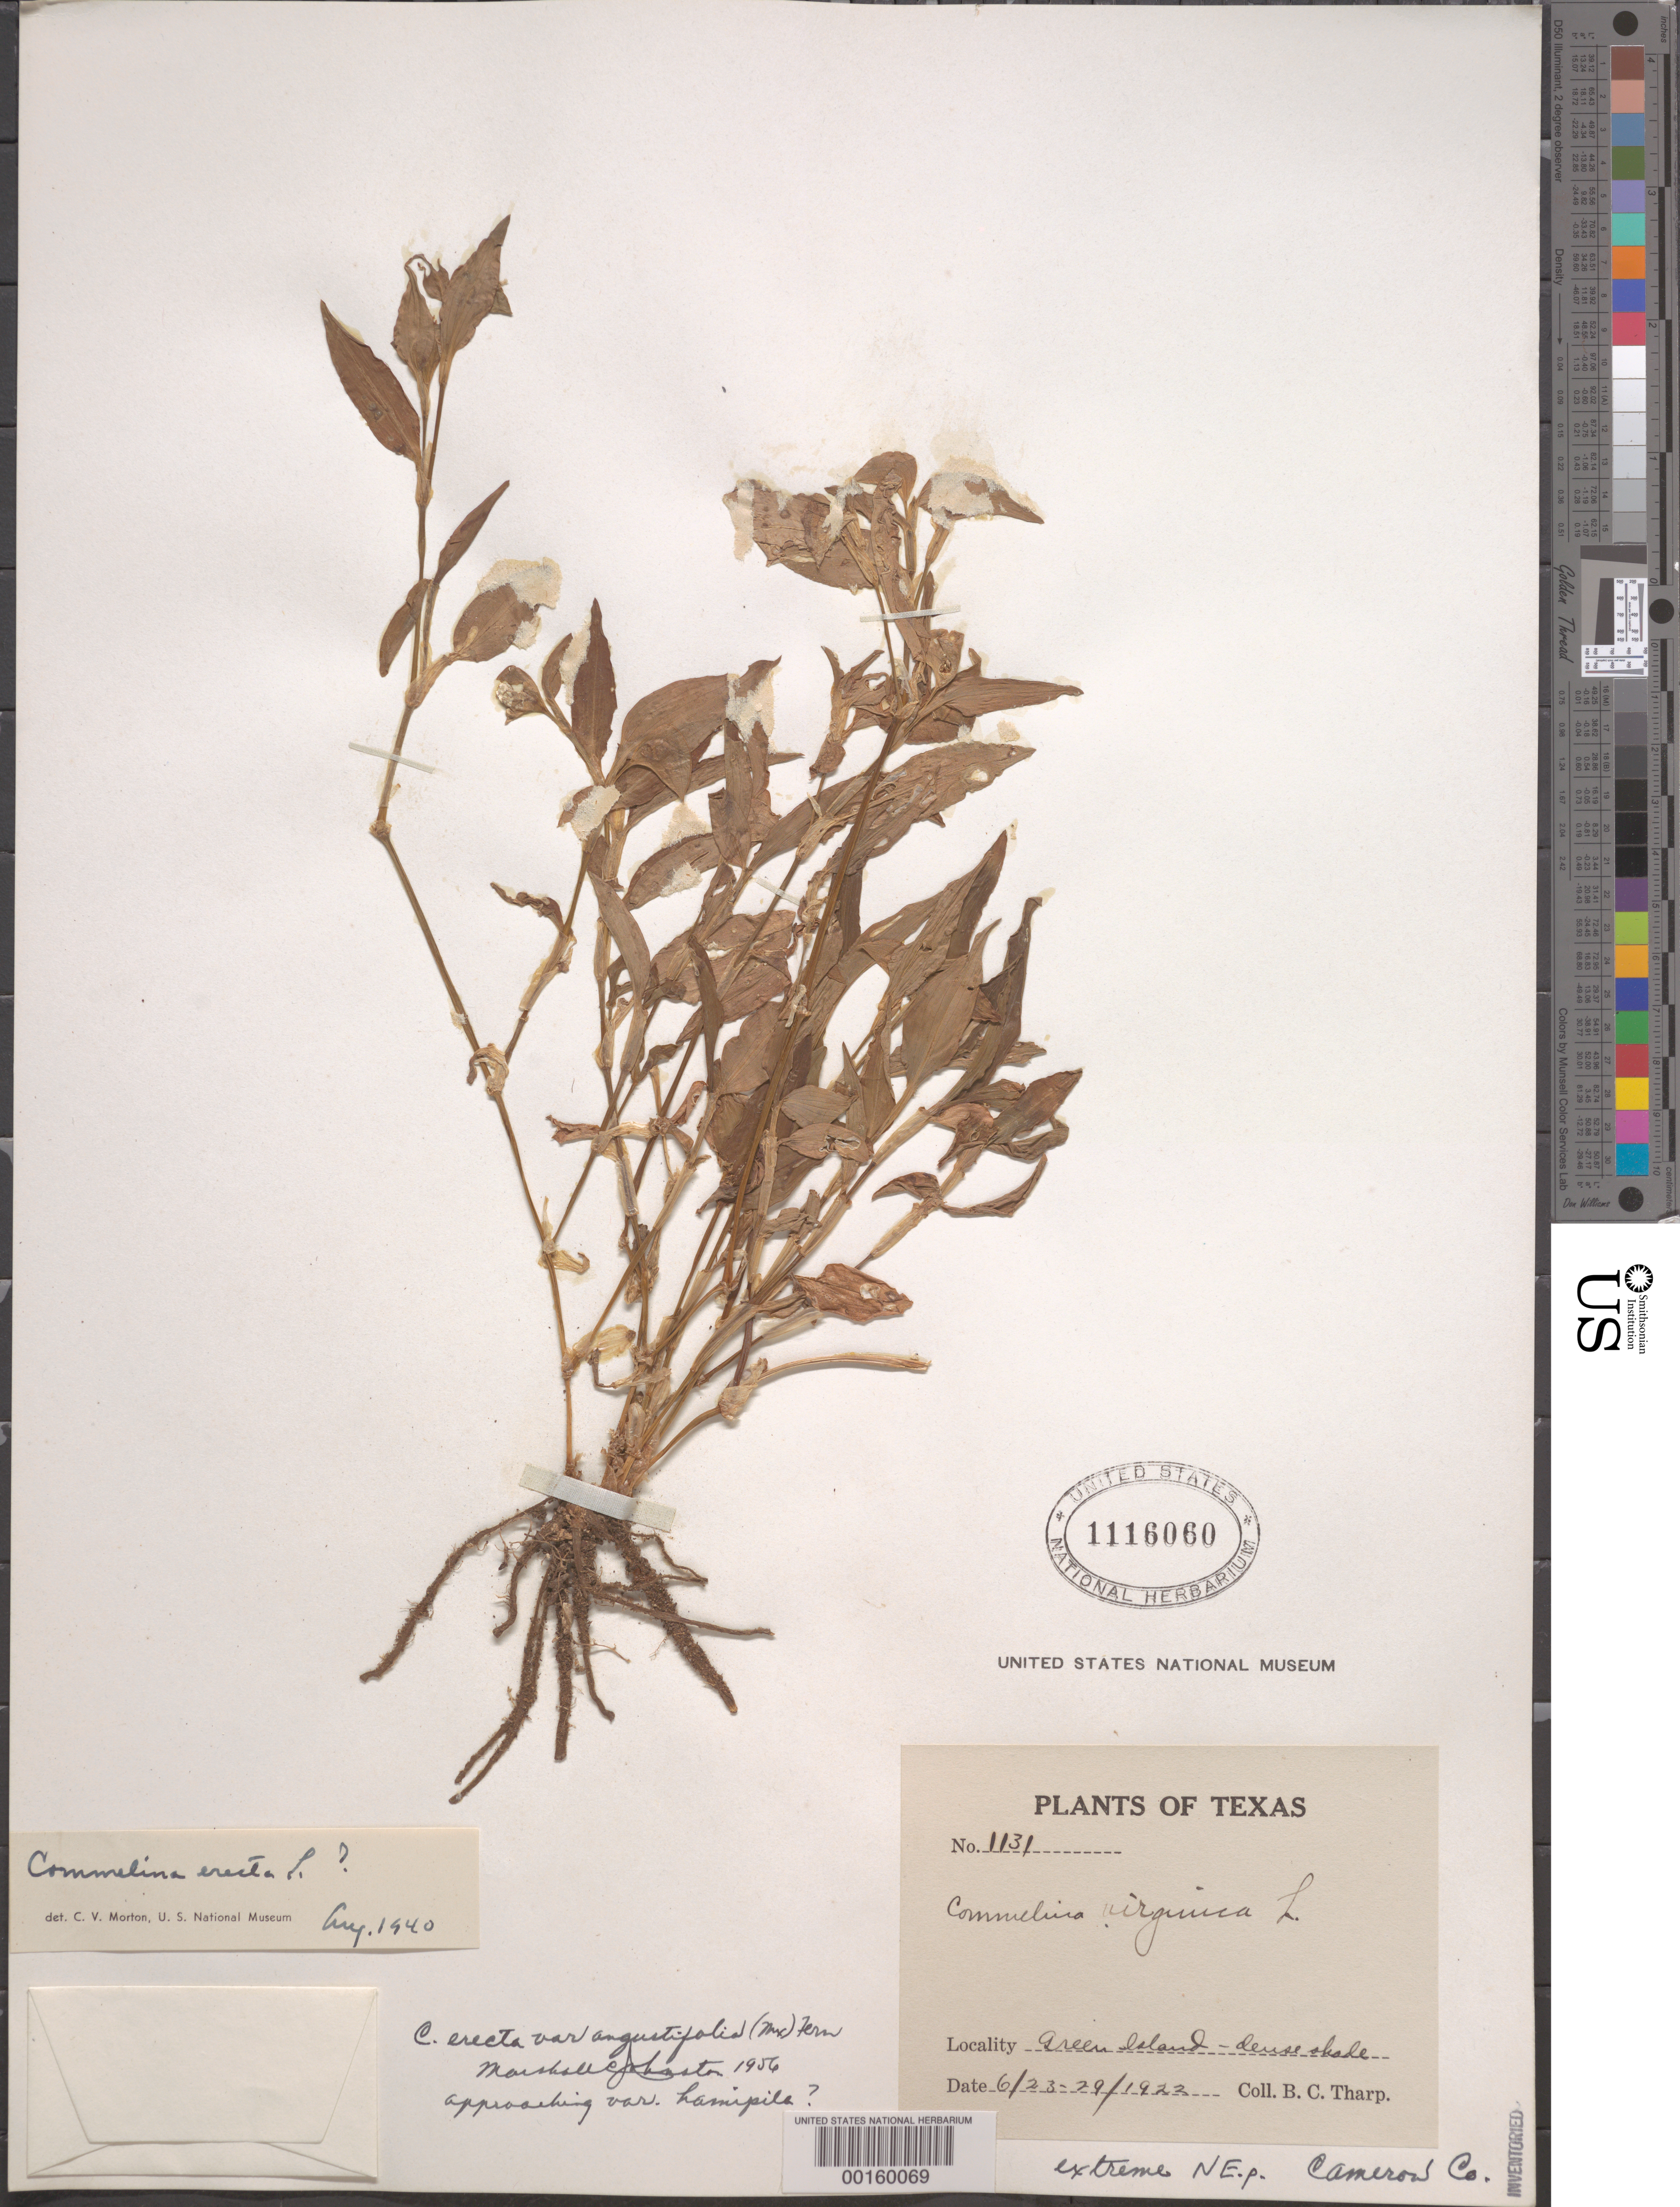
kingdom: Plantae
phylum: Tracheophyta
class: Liliopsida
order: Commelinales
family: Commelinaceae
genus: Commelina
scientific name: Commelina erecta var. angustifolia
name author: (Michx.) Fernald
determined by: Johnston, Marshall C.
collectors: B. C. Tharp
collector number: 1131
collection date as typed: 23 Jun 1922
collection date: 1922-06-23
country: United States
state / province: Texas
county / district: Cameron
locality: Green island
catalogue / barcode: US 1116060